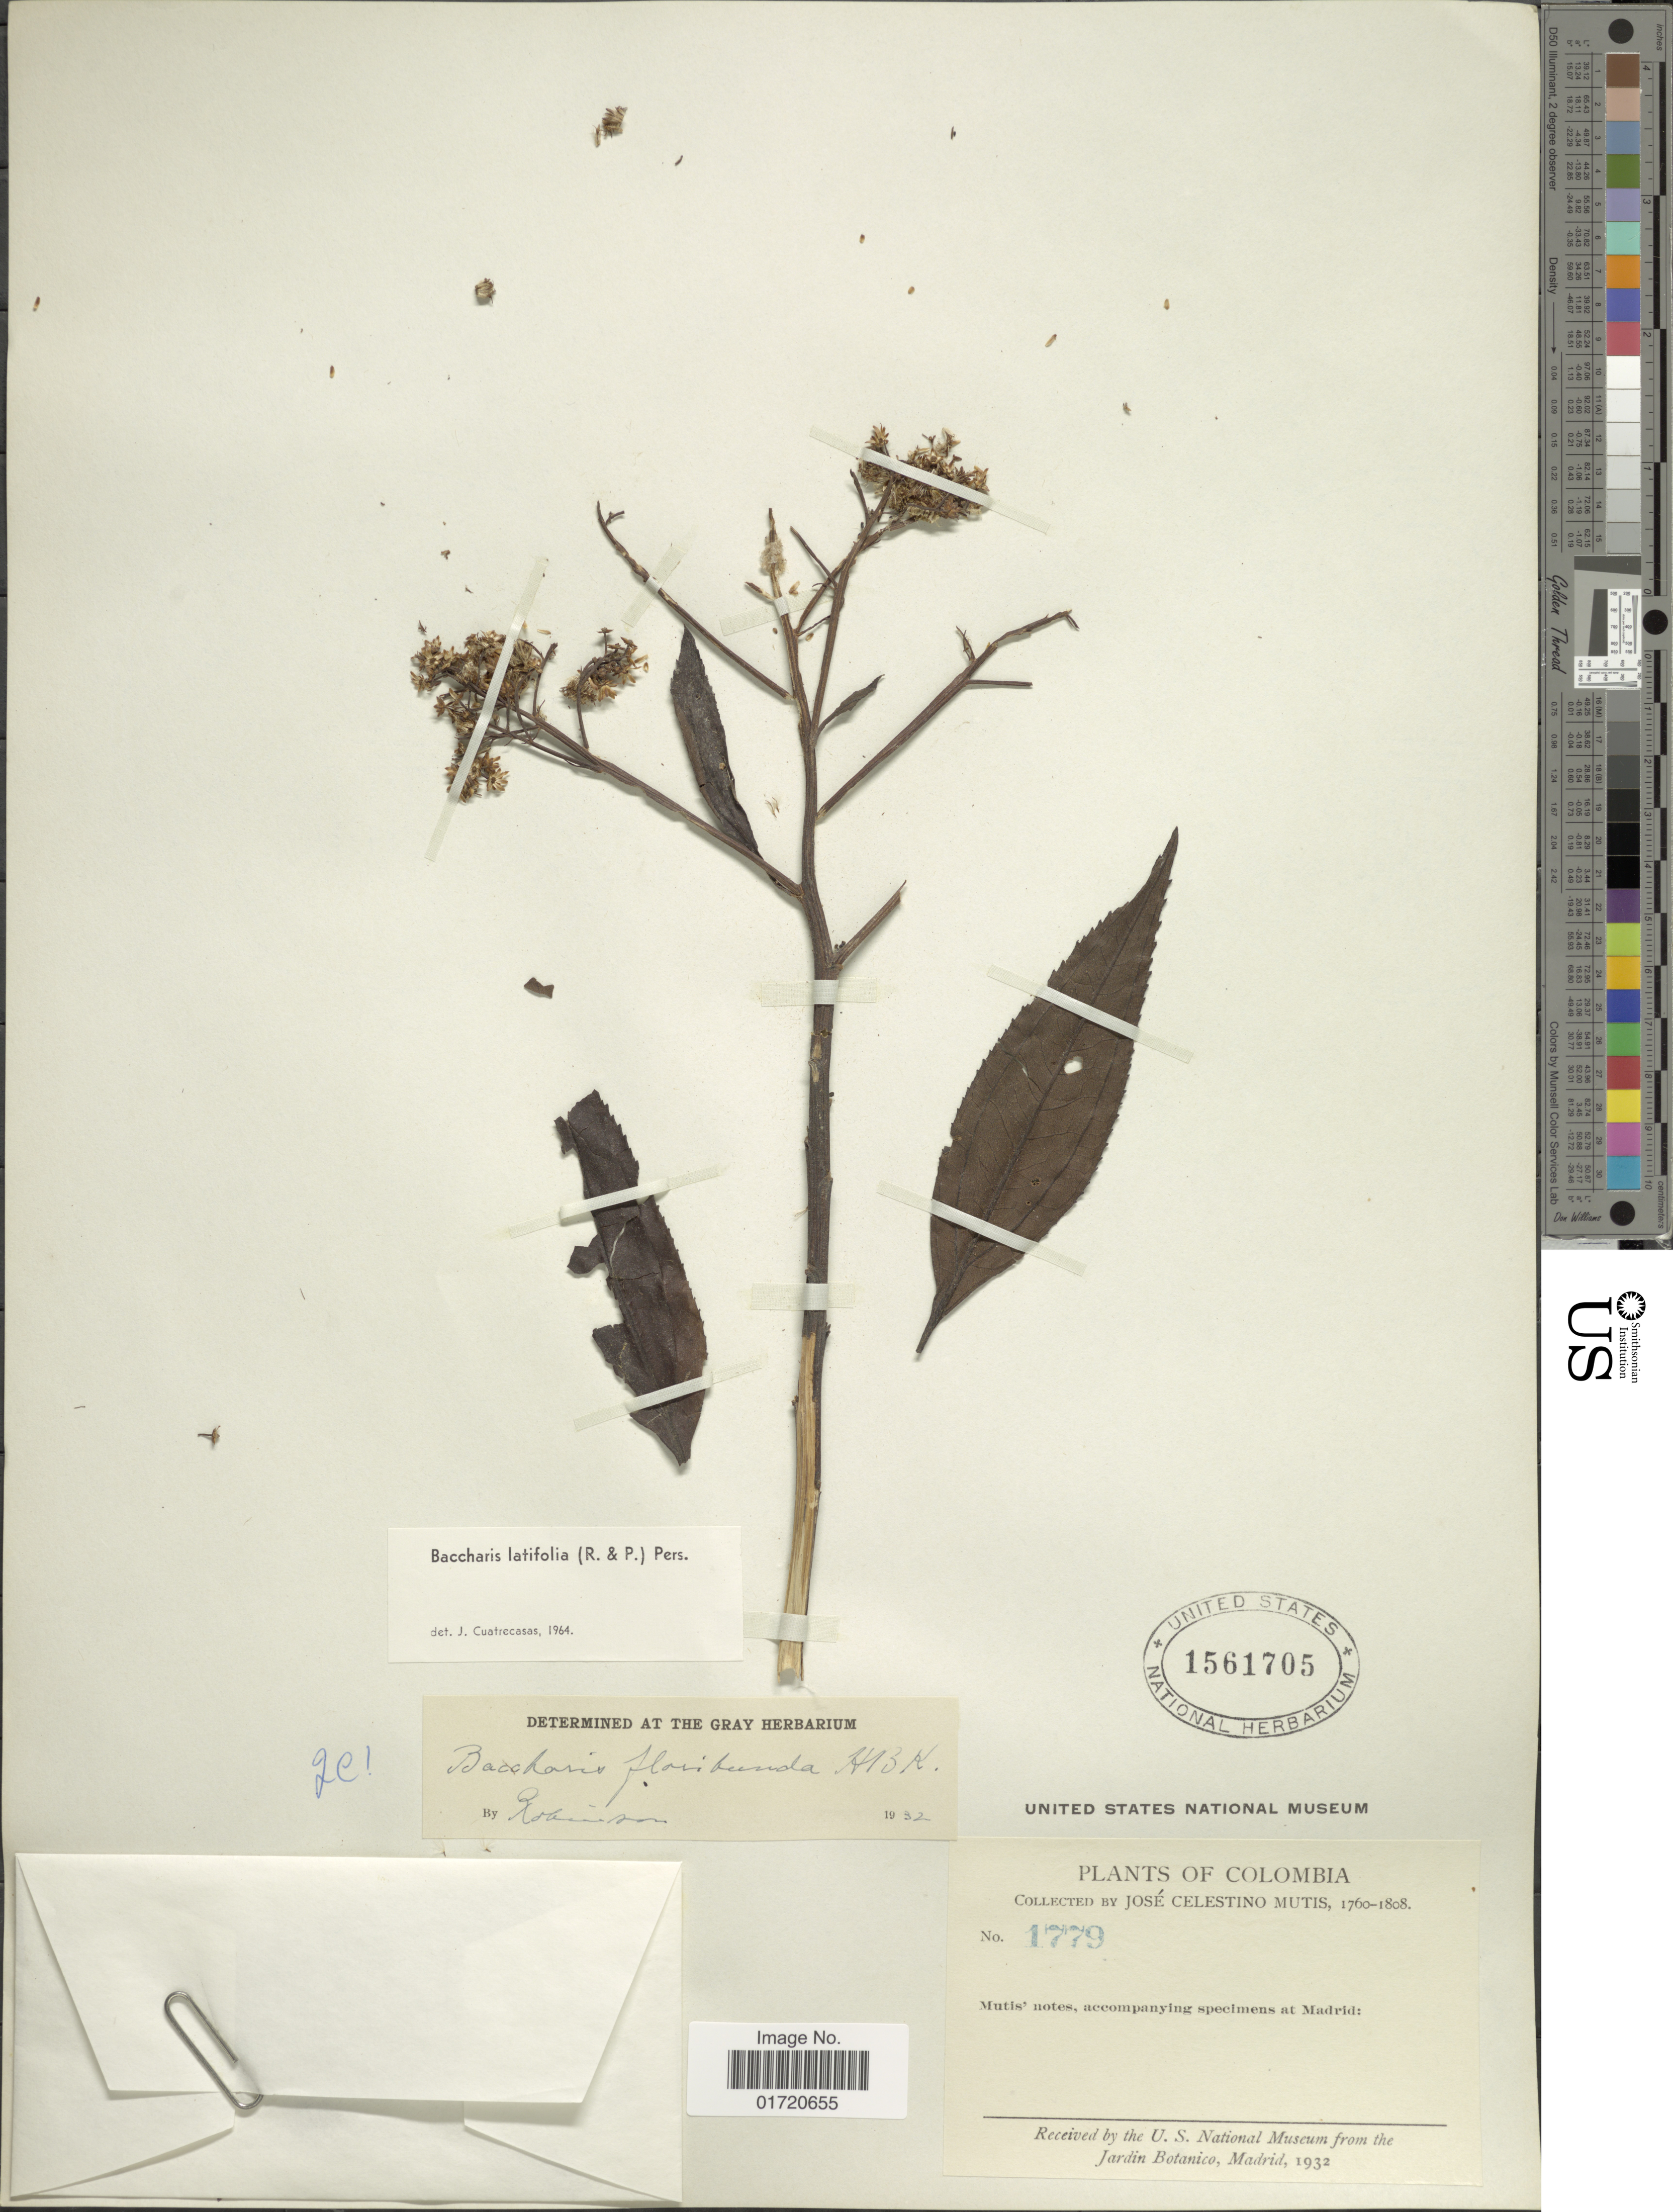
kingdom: Plantae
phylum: Tracheophyta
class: Magnoliopsida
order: Asterales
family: Asteraceae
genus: Baccharis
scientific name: Baccharis latifolia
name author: (Ruiz & Pav.) Pers.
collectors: J. C. B. Mutis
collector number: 1779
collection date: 1760/1808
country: Colombia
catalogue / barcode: US 1561705